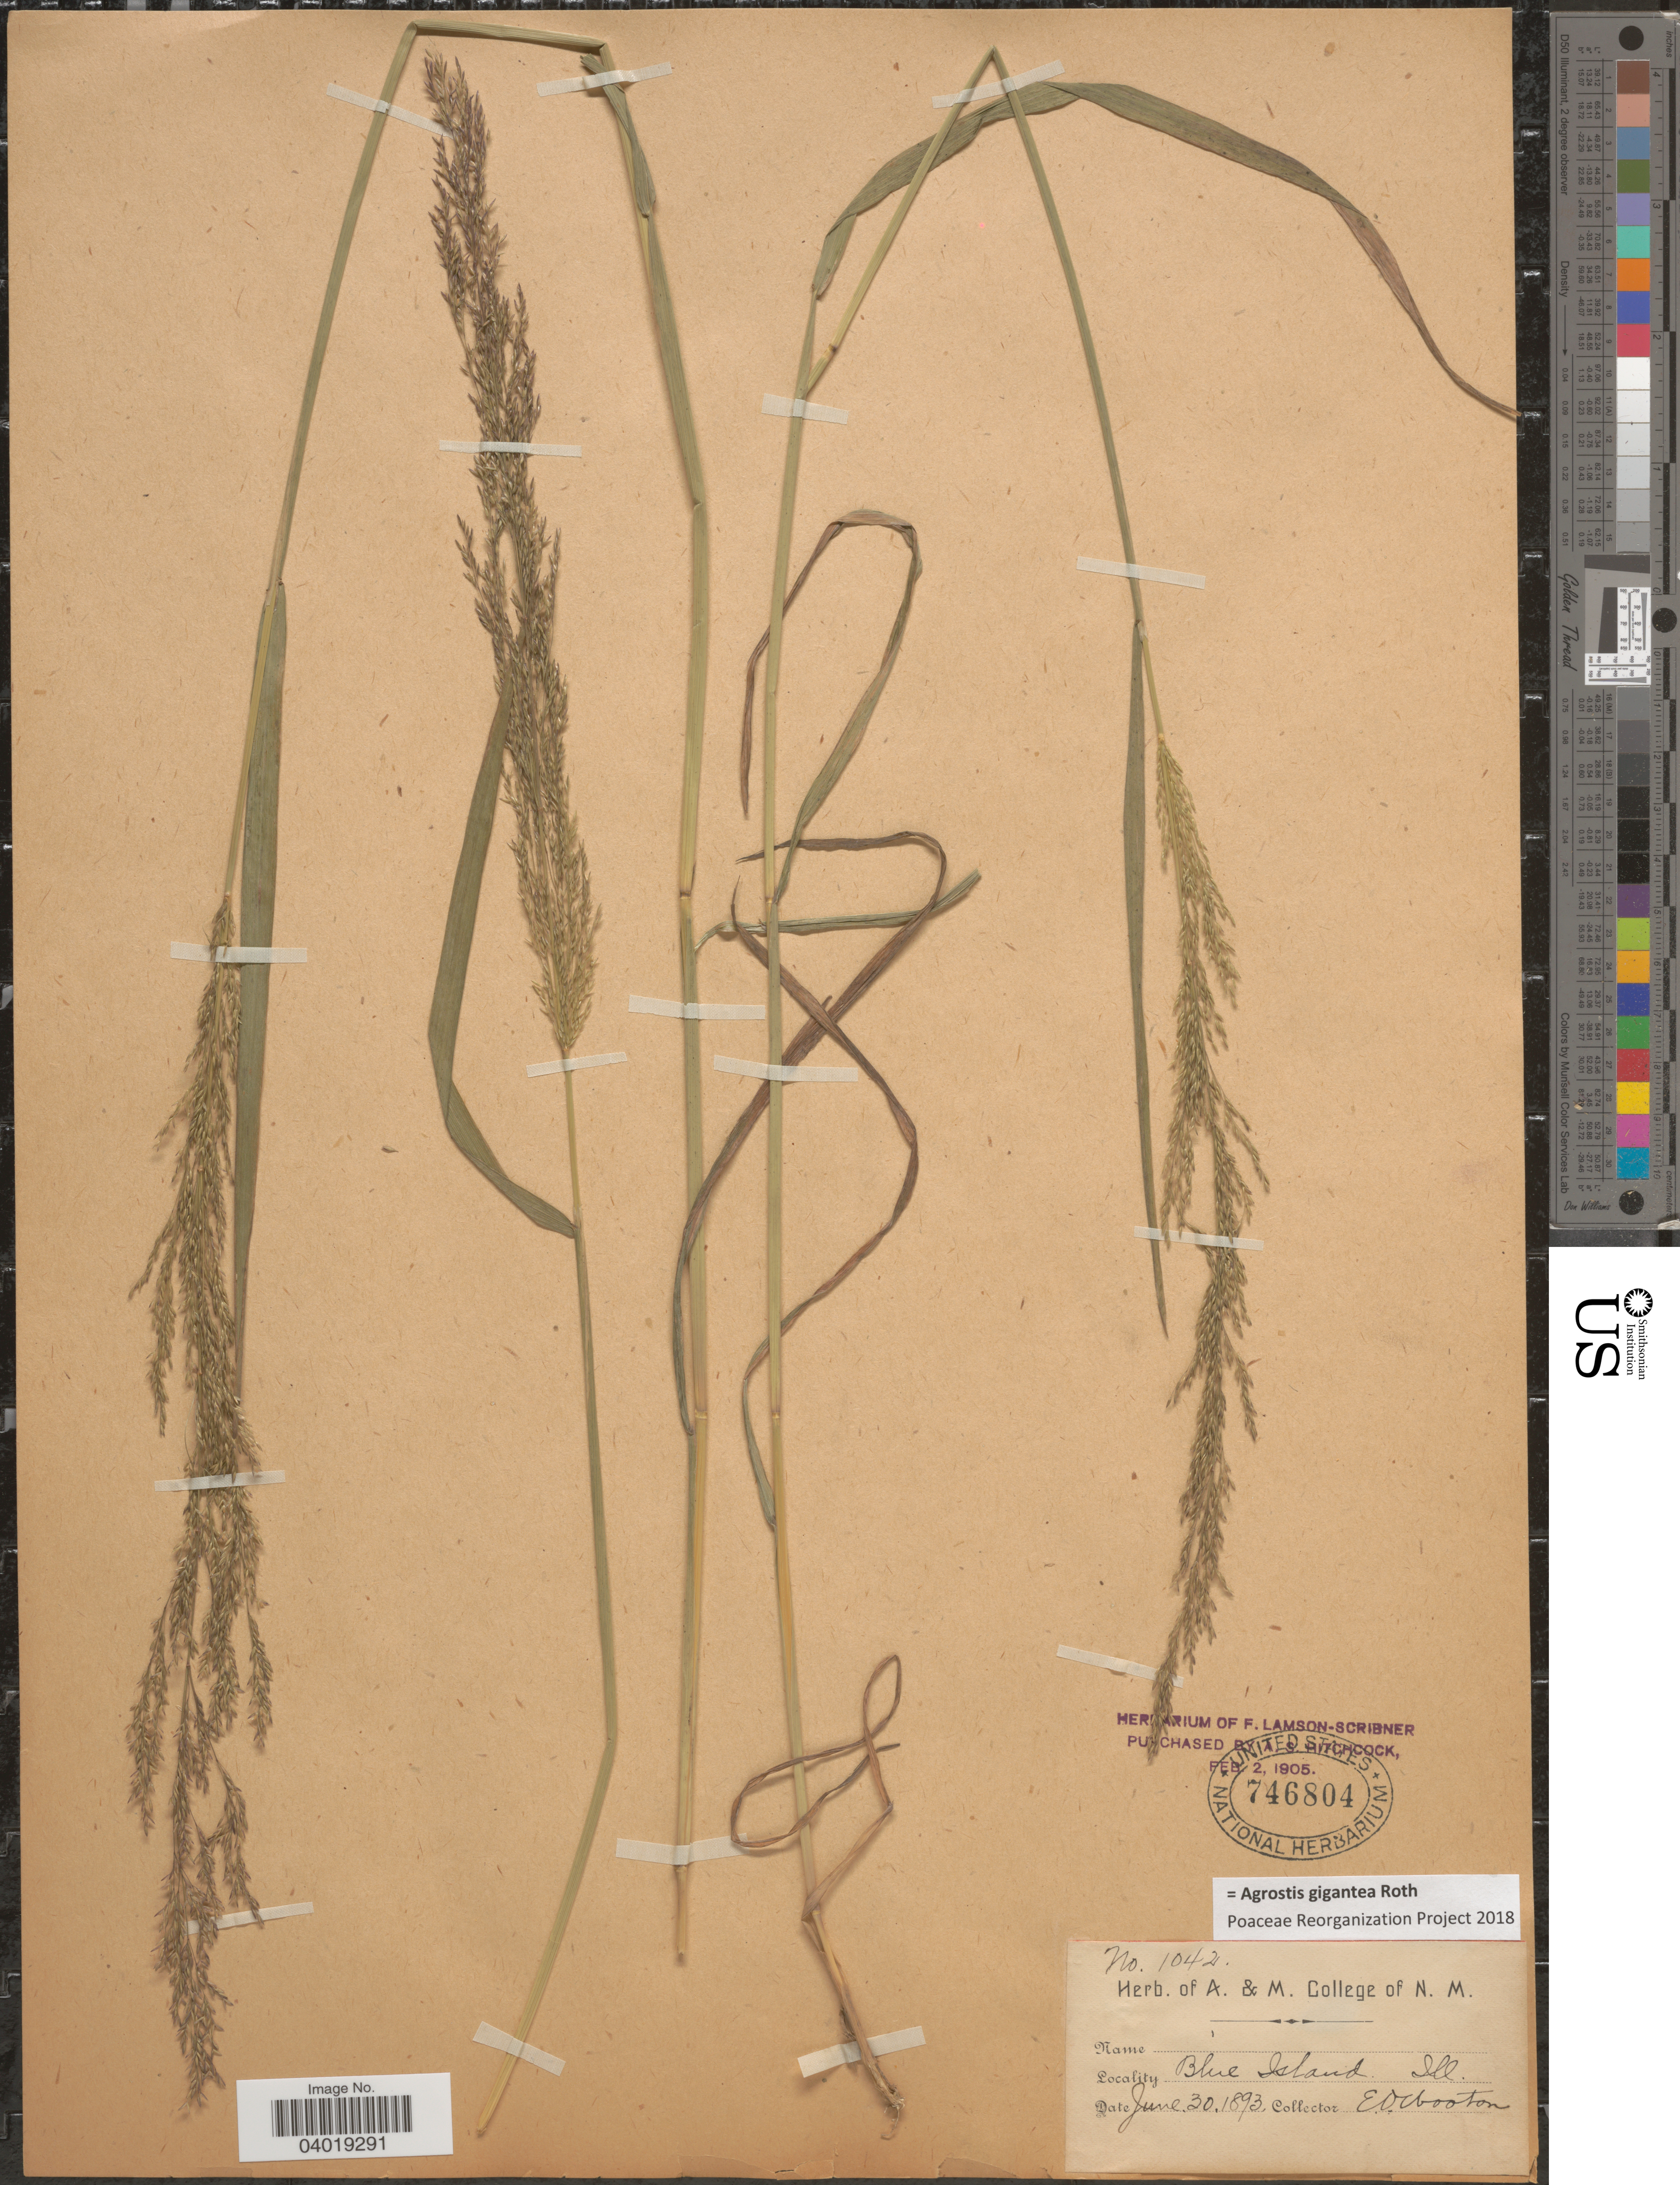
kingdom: Plantae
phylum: Tracheophyta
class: Liliopsida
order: Poales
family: Poaceae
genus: Agrostis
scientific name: Agrostis gigantea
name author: Roth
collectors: E. O. Wooton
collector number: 1042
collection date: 1893-06-30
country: United States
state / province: Illinois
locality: Blue Island.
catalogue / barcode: US 746804